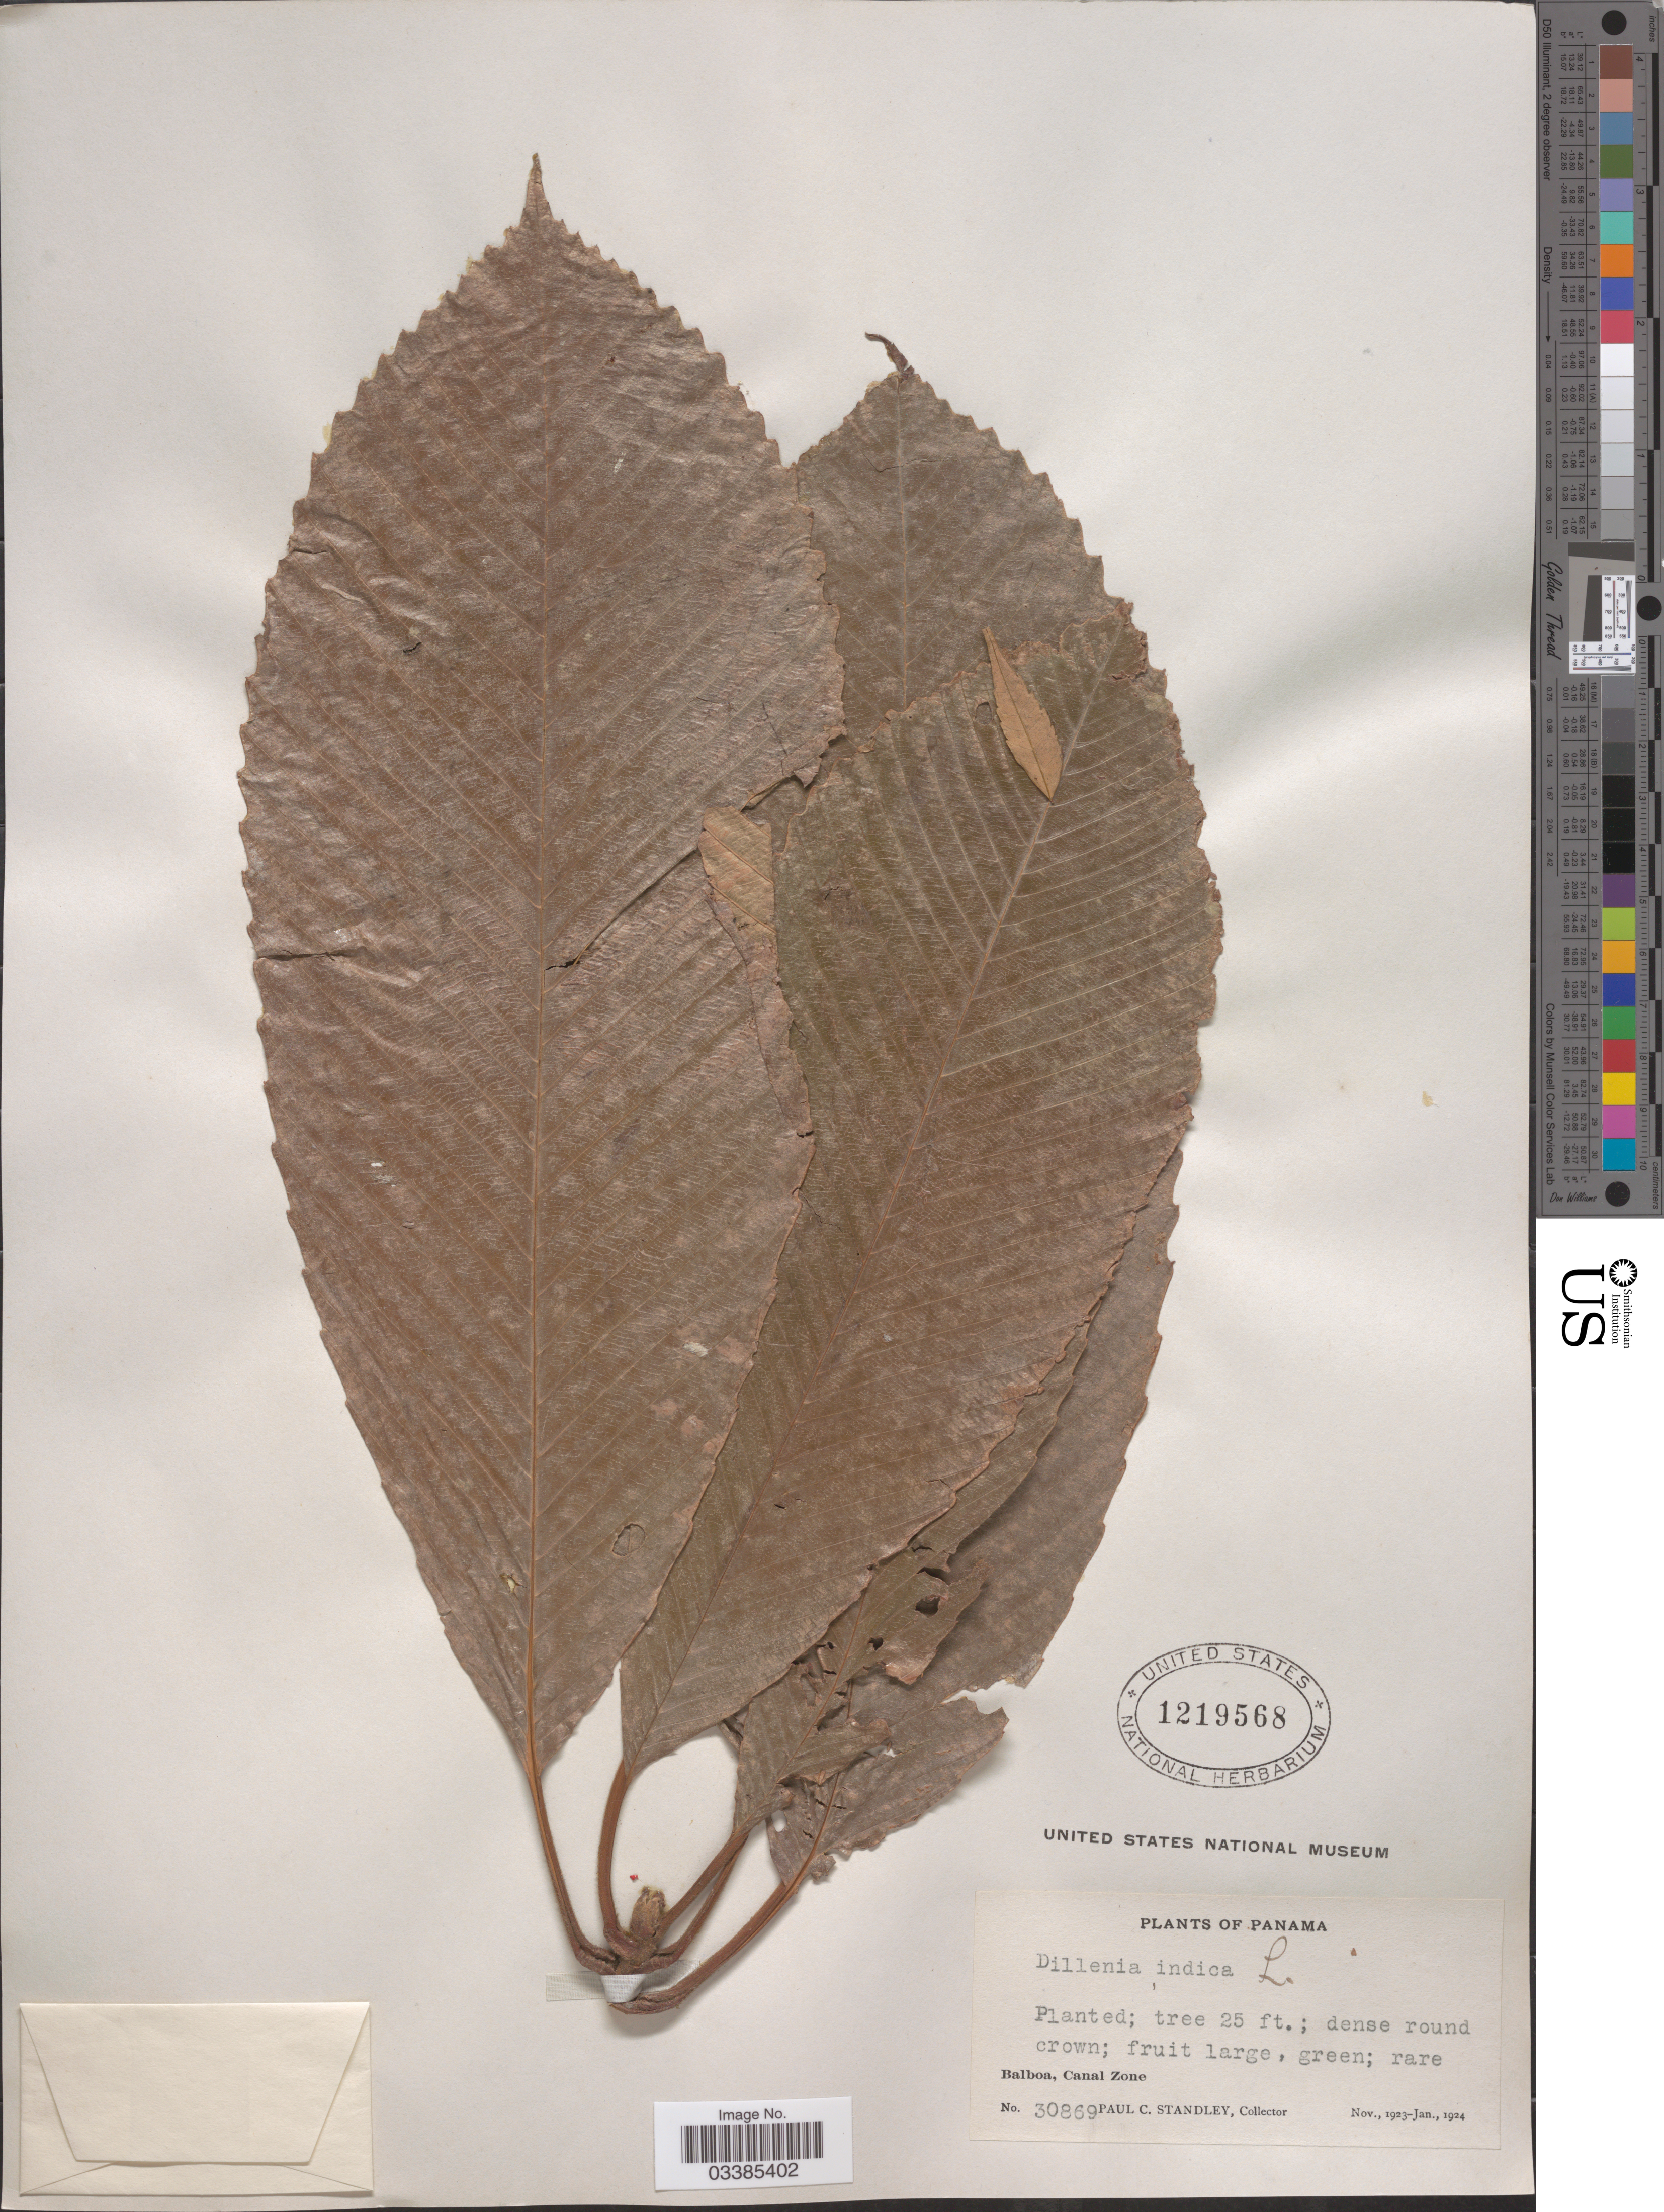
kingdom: Plantae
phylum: Tracheophyta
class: Magnoliopsida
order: Dilleniales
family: Dilleniaceae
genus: Dillenia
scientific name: Dillenia indica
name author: L.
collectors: P. C. Standley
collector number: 30869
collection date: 1923-11/1924-01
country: Panama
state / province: Colón / Panamá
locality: Balboa, Canal Zone.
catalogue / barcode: US 1219568